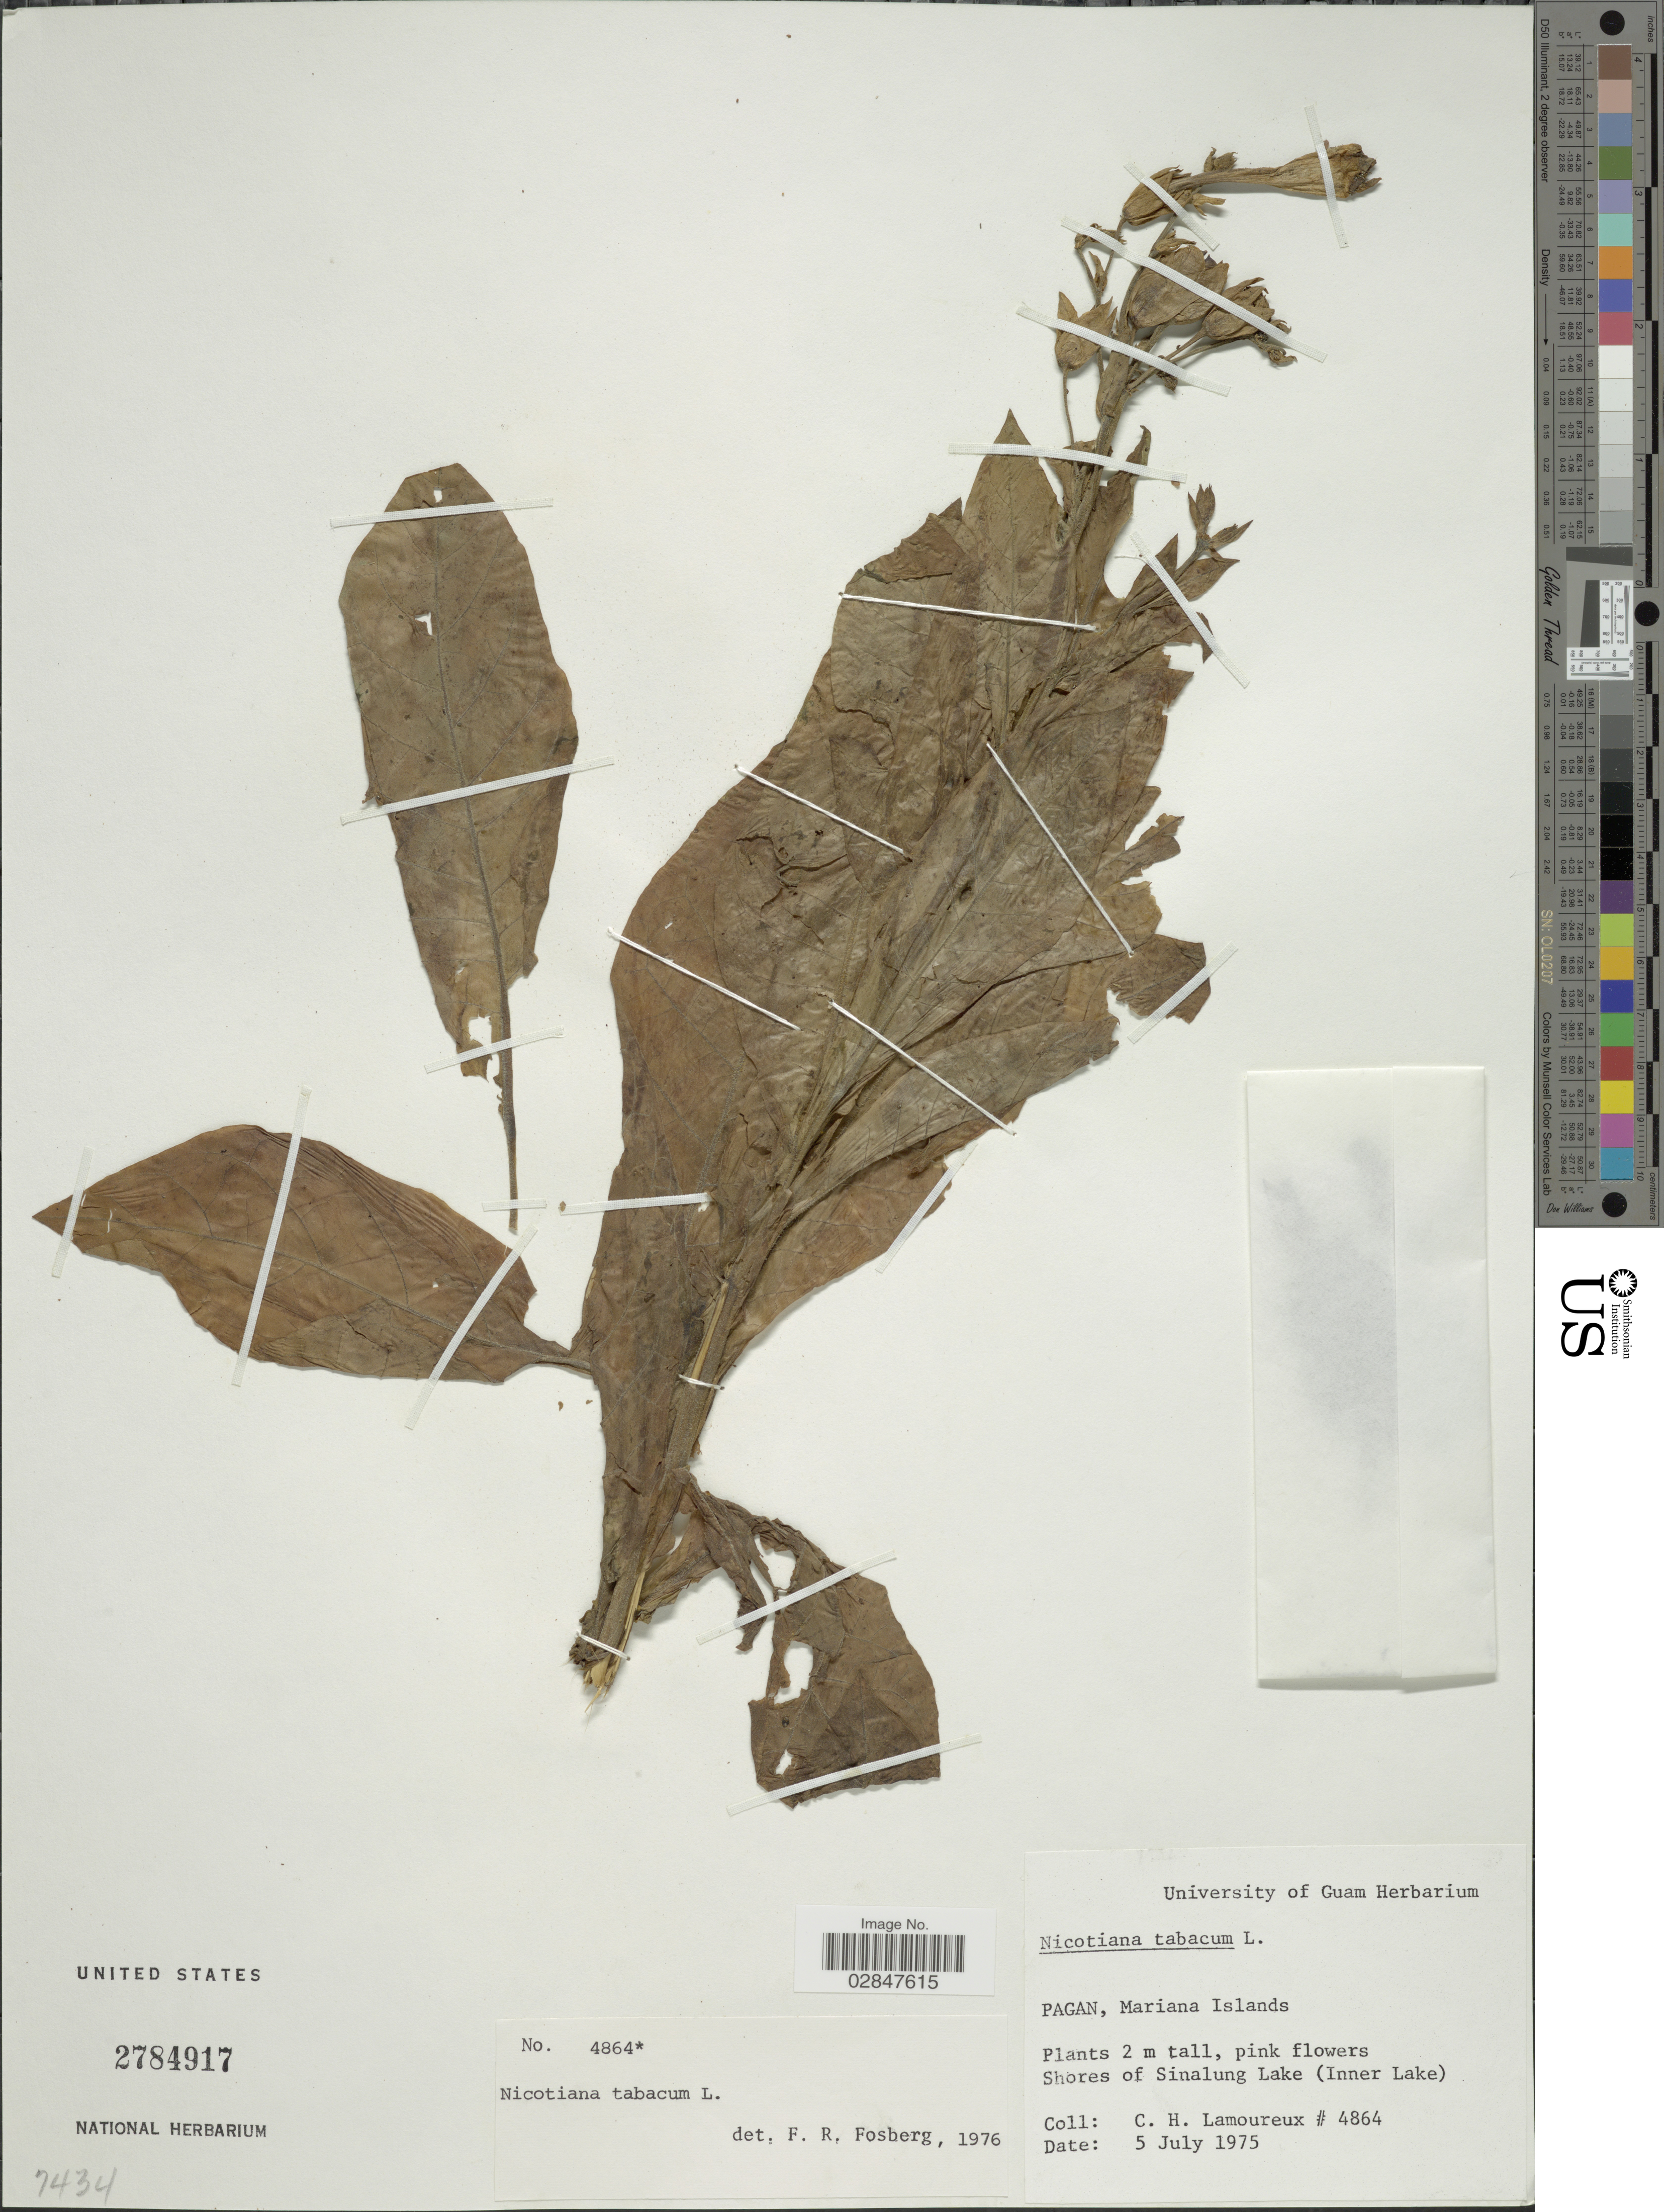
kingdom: Plantae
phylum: Tracheophyta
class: Magnoliopsida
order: Solanales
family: Solanaceae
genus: Nicotiana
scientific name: Nicotiana tabacum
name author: L.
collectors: C. H. Lamoureux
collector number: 4864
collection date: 1975-07-05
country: Northern Mariana Islands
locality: Pagan, Mariana Islands. Shores of Sinalung Lake (Inner Lake).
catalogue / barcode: US 2784917